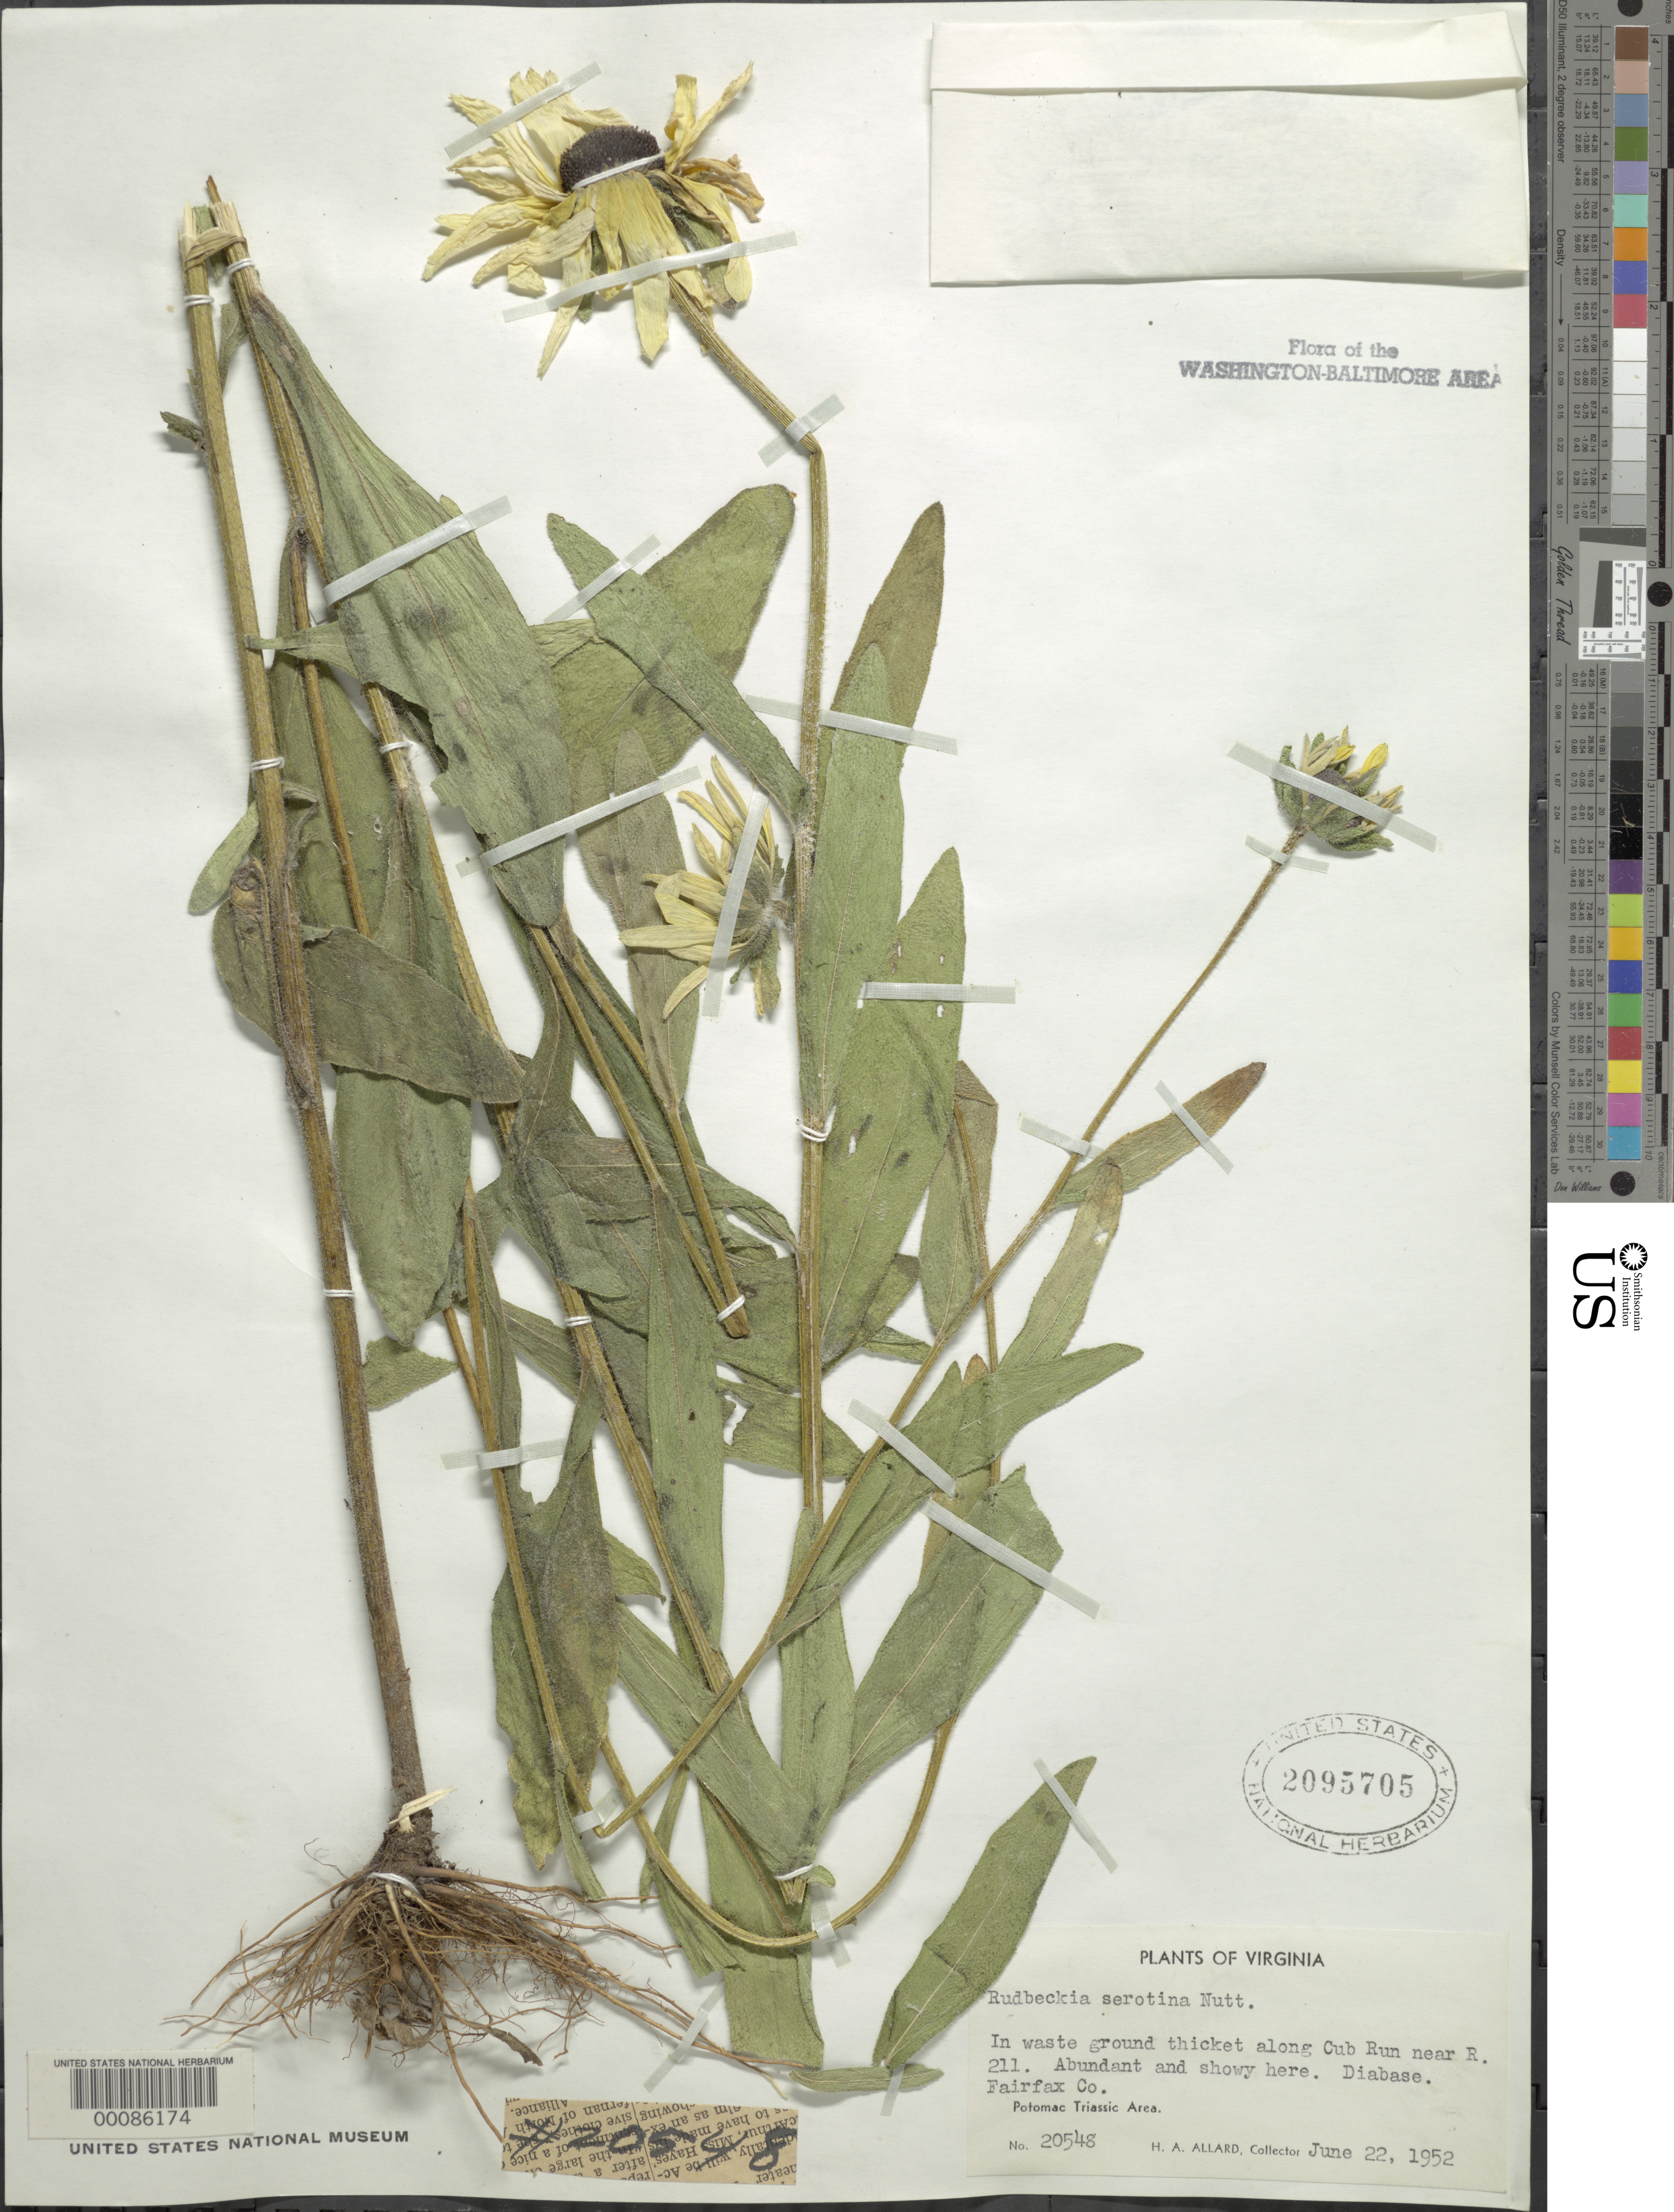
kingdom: Plantae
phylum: Tracheophyta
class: Magnoliopsida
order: Asterales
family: Asteraceae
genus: Rudbeckia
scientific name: Rudbeckia hirta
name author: L.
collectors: H. A. Allard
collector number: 20548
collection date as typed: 22 Jun 1952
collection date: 1952-06-22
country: United States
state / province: Virginia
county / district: Fairfax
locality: Cub Run near Rt. 211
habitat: Waste ground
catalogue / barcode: US 2095705